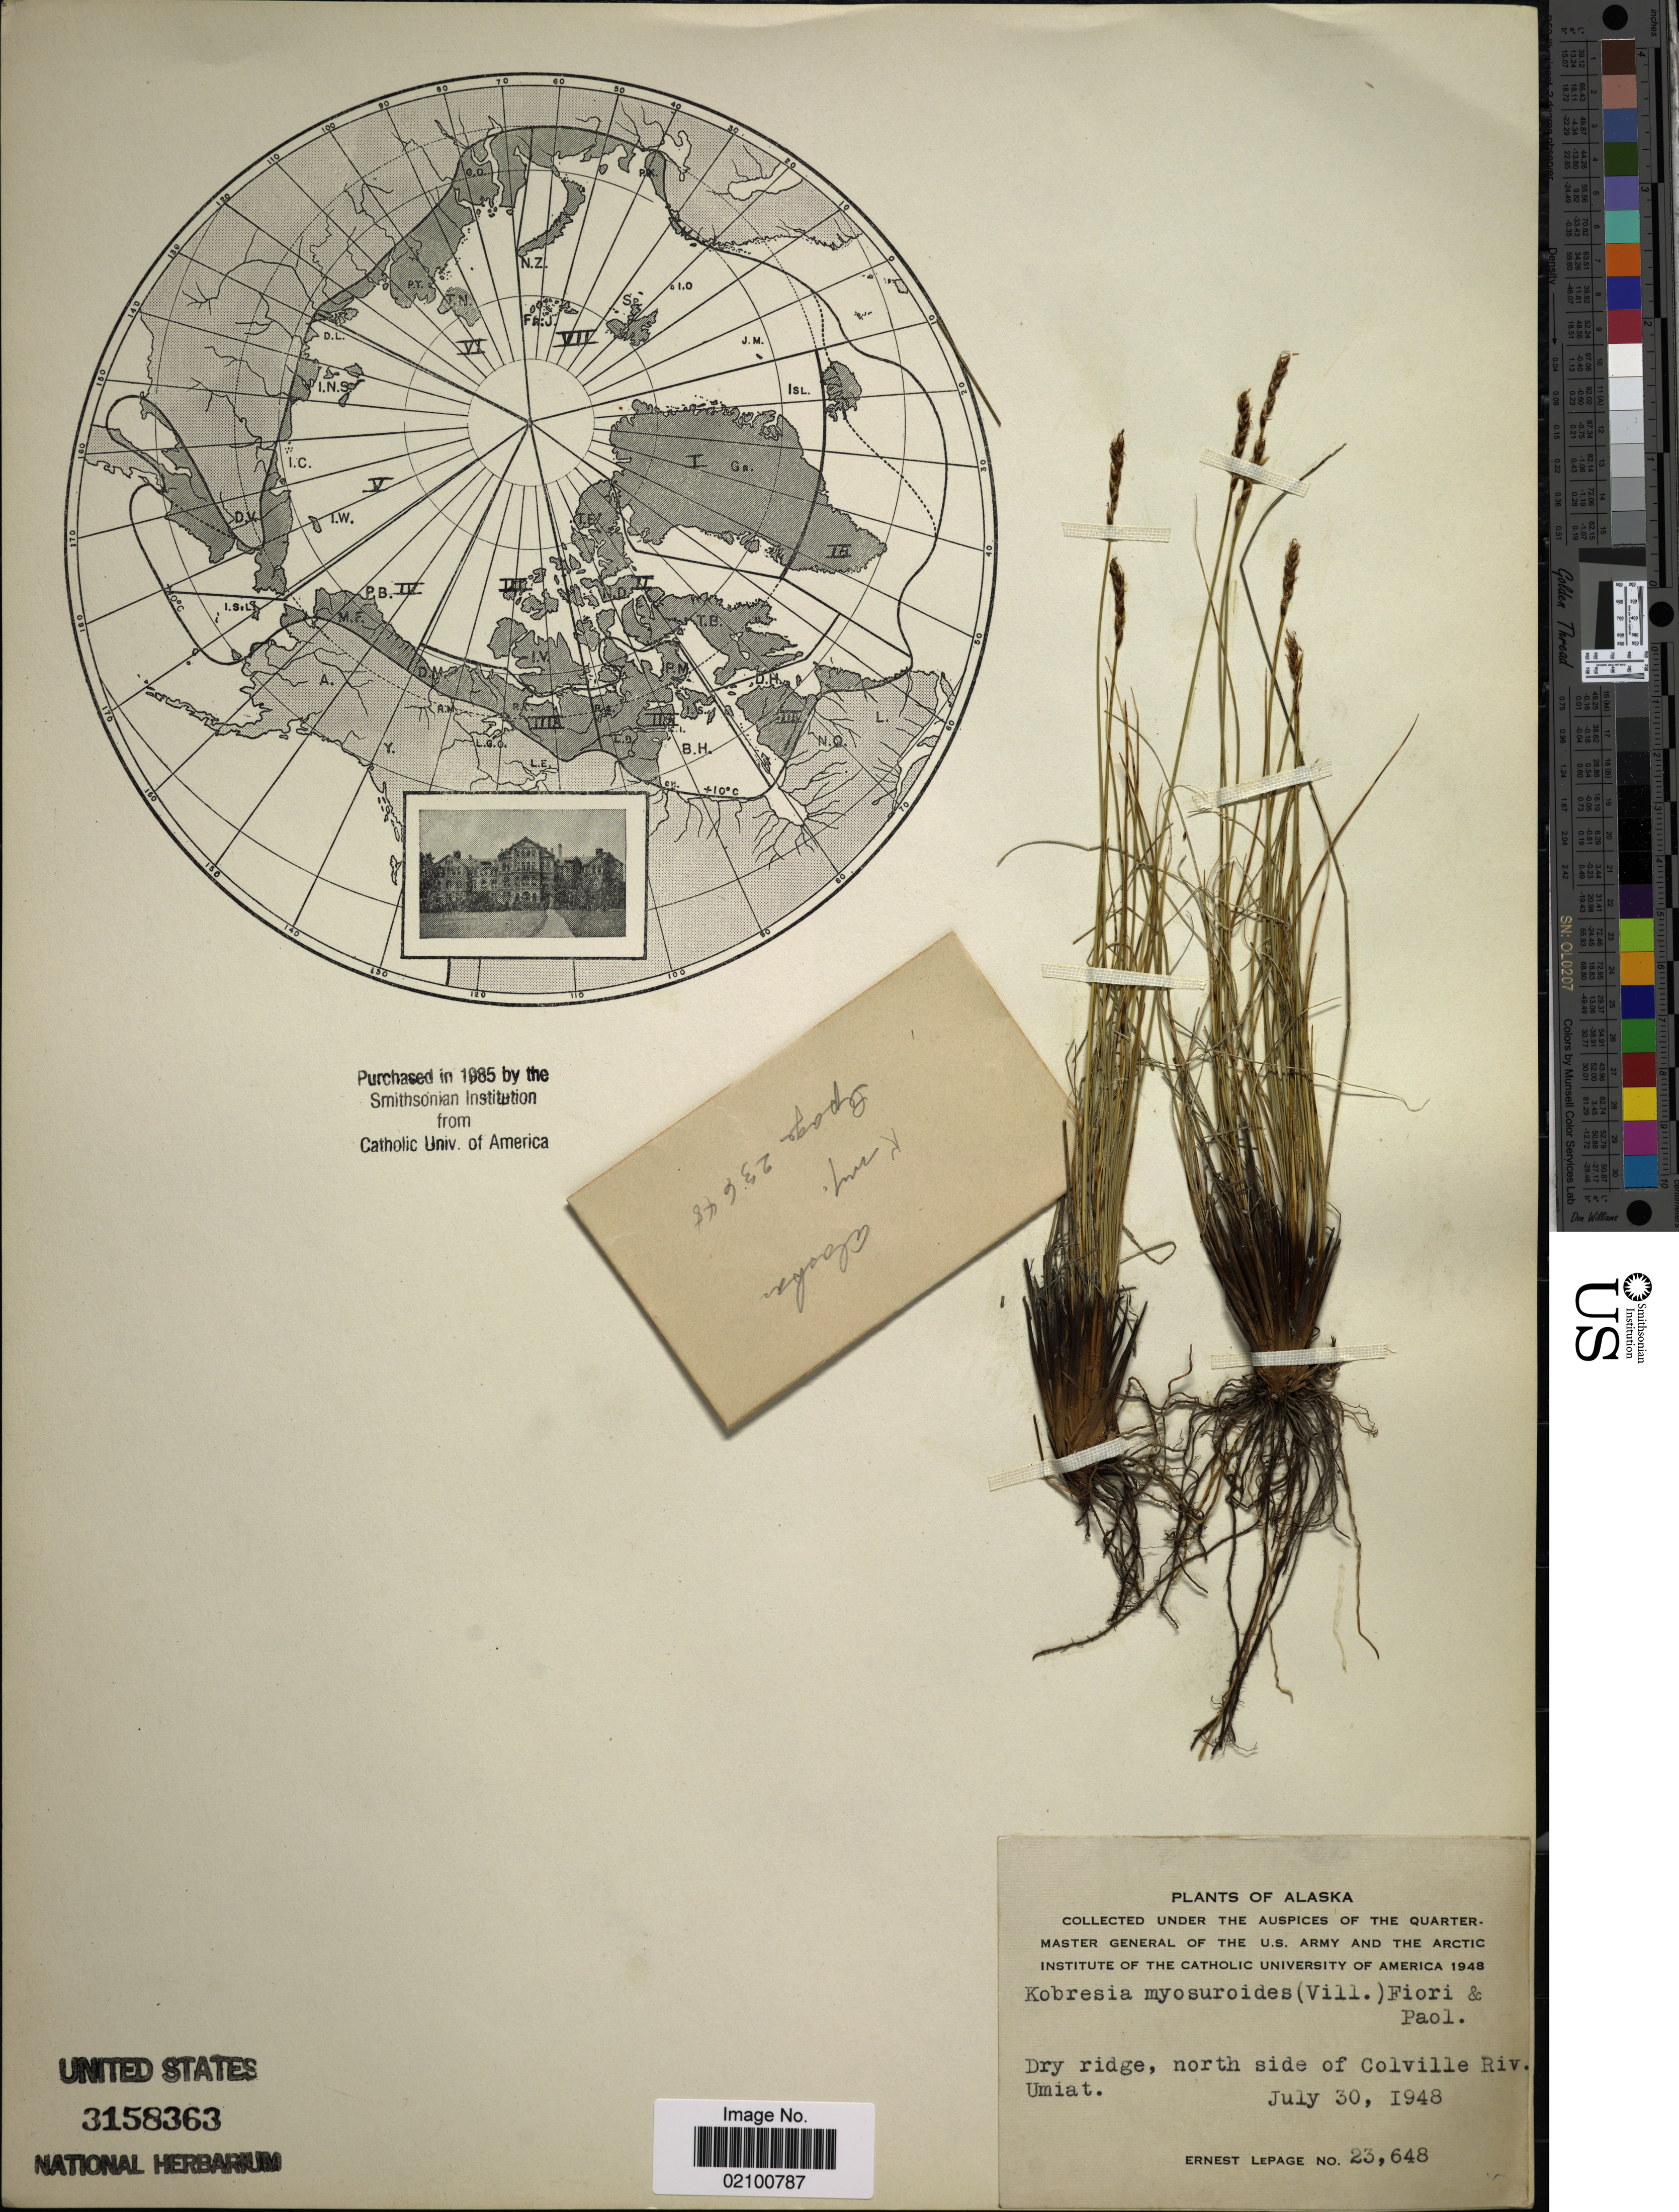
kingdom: Plantae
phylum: Tracheophyta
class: Liliopsida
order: Poales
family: Cyperaceae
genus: Carex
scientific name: Carex myosuroides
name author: Vill.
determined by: Strong, M. T., (US), Smithsonian Institution - National Museum of Natural History (UNITED STATES)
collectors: E. Lepage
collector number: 23648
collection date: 1948-07-30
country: United States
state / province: Alaska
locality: North side of Colville Riv., Umiat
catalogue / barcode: US 3158363